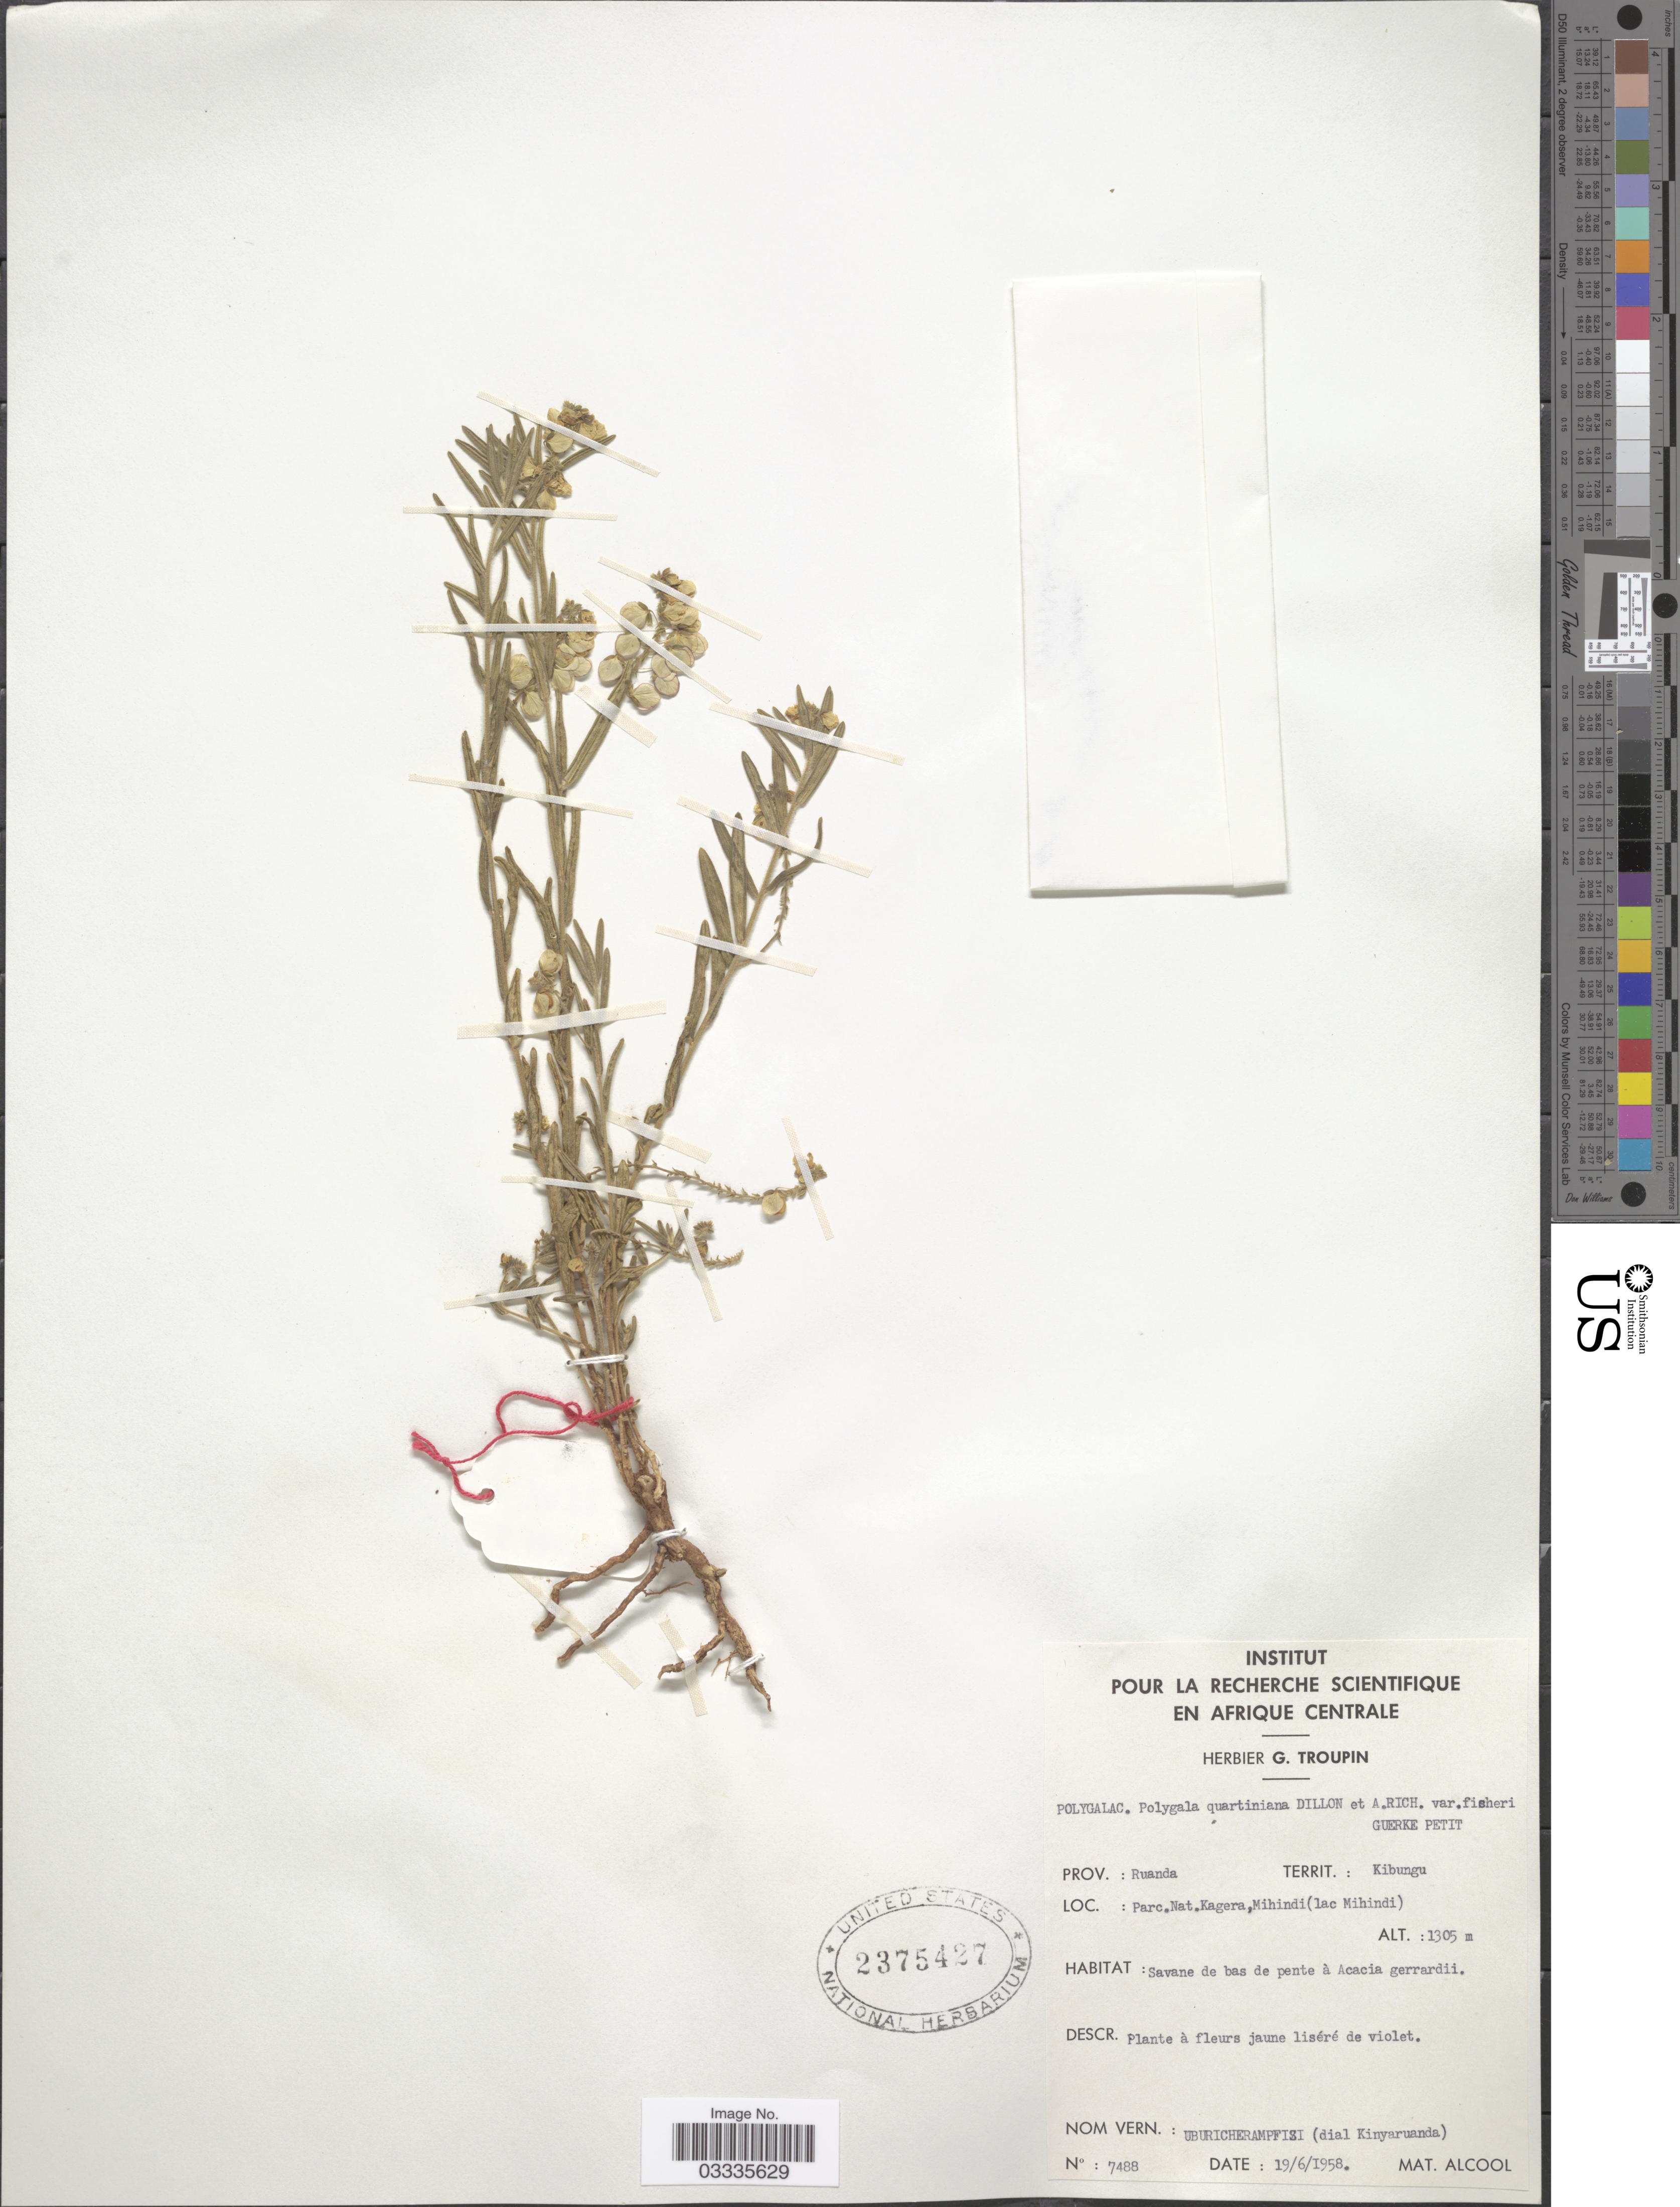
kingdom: Plantae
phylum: Tracheophyta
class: Magnoliopsida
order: Fabales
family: Polygalaceae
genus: Polygala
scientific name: Polygala quartiniana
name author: A. Rich.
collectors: ex herb. G. Troupin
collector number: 7488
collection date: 1958-06-19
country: Rwanda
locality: Prov.: Ruanda Territ.: Kibungu. Parc. Nat. Kagera, Mihindi (lac Mihindi).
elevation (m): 1305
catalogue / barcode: US 2375427